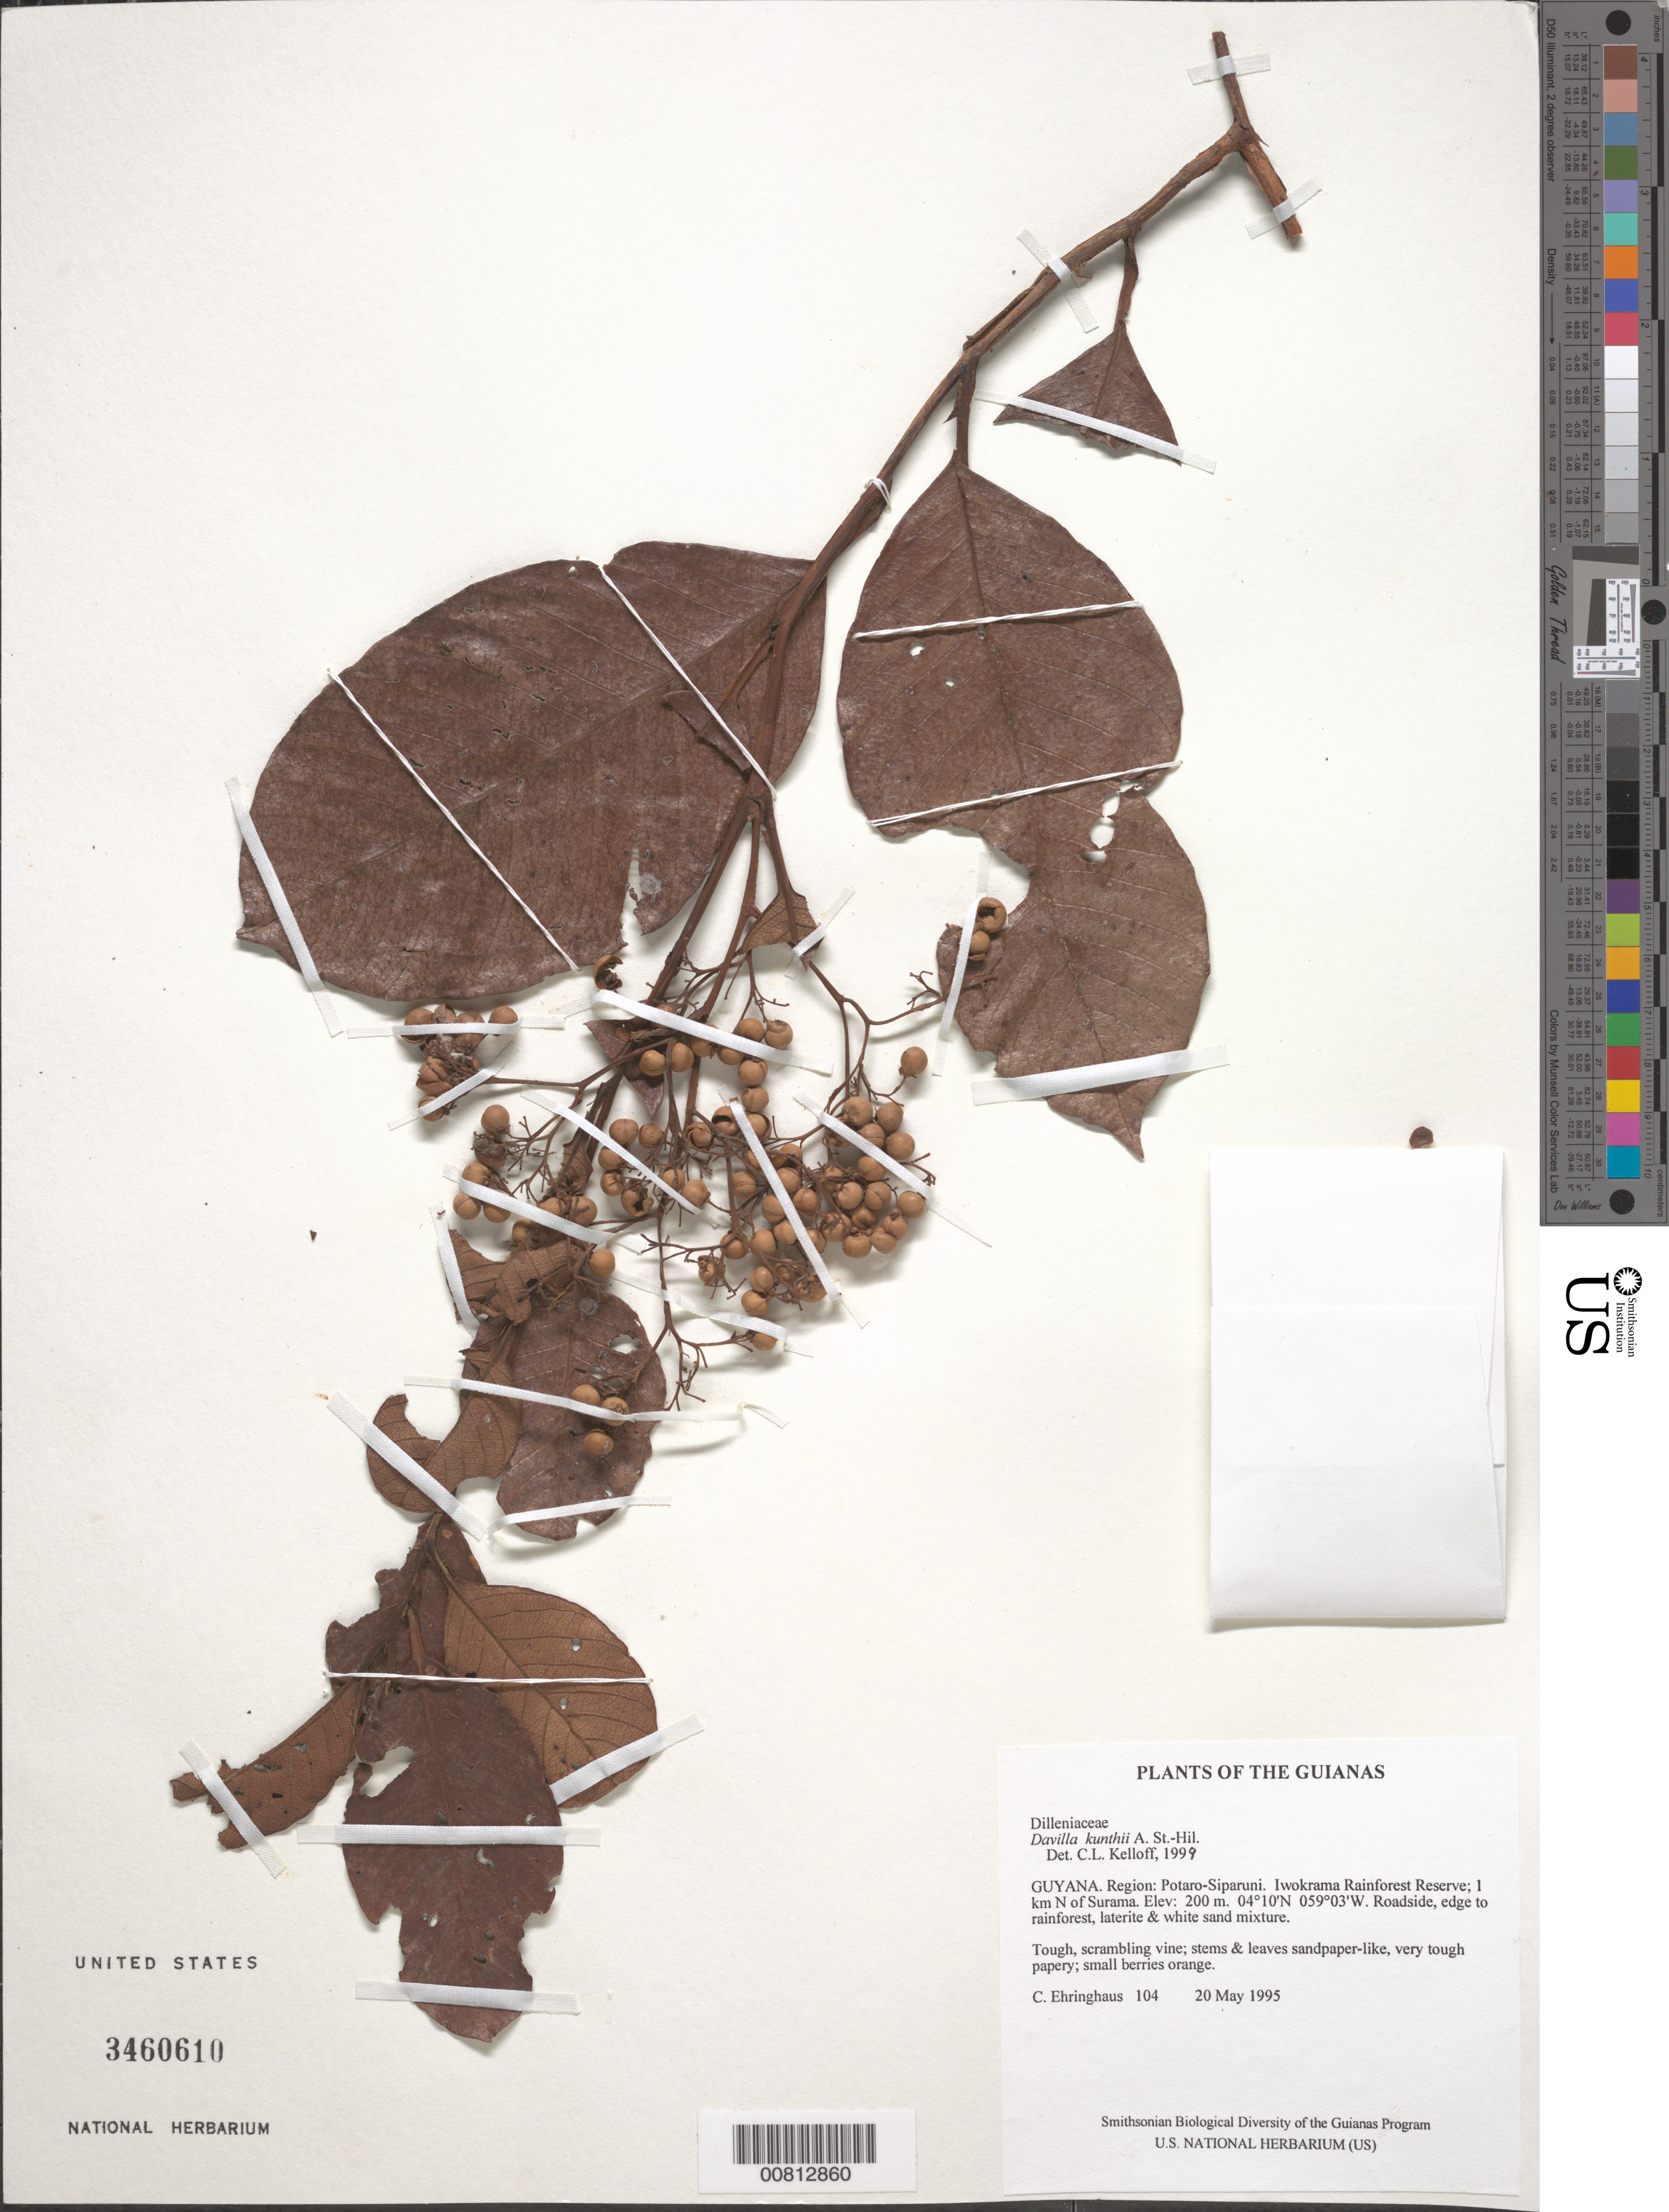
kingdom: Plantae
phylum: Tracheophyta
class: Magnoliopsida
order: Dilleniales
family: Dilleniaceae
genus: Davilla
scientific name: Davilla kunthii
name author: A. St.-Hil.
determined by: Kelloff, Carol L., (US), Smithsonian Institution - National Museum of Natural History (UNITED STATES)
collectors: C. Ehringhaus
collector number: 104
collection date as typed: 20 May 1995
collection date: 1995-05-20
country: Guyana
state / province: Potaro-Siparuni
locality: Iwokrama Rainforest Reserve; 1 km N of Surama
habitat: Roadside, edge to rainforest, laterite & white sand mixture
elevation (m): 200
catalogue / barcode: US 3460610